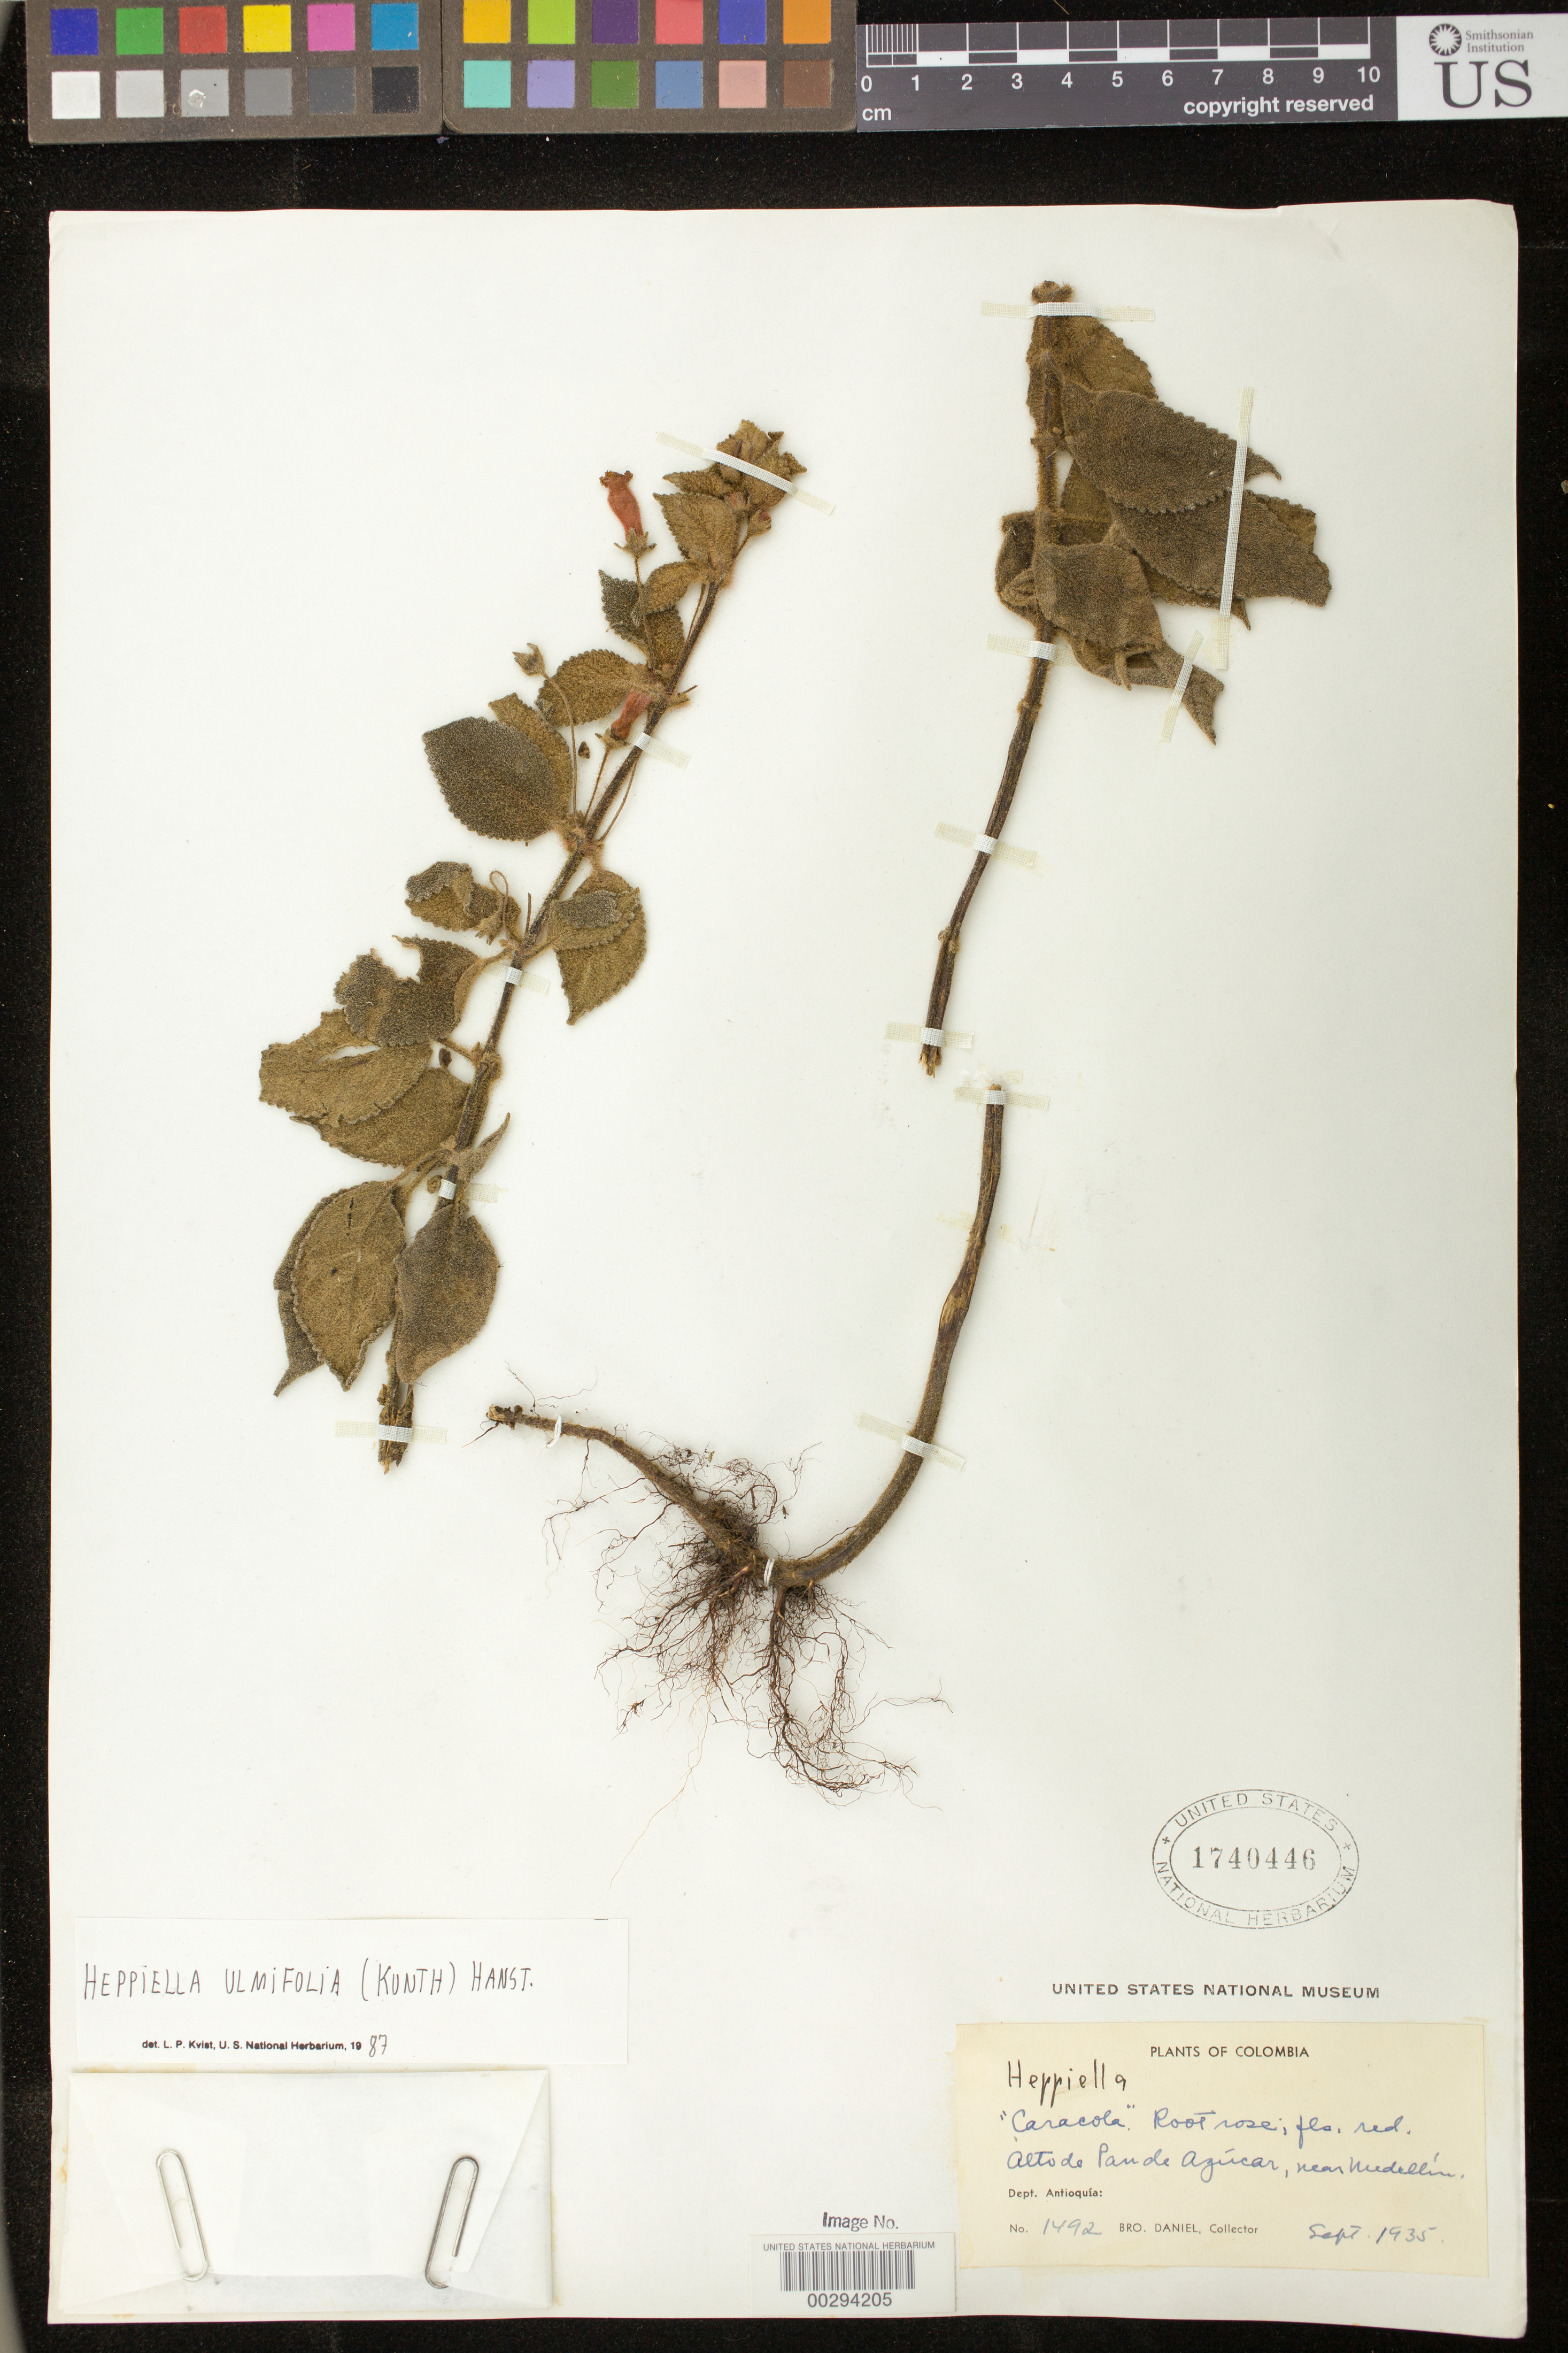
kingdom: Plantae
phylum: Tracheophyta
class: Magnoliopsida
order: Lamiales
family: Gesneriaceae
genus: Heppiella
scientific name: Heppiella ulmifolia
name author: (Kunth) Hanst.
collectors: Bro. Daniel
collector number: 1492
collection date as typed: Sep 1935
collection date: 1935-09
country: Colombia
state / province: Antioquia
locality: Alto de Pan de Azucar, near Medellin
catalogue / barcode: US 1740446